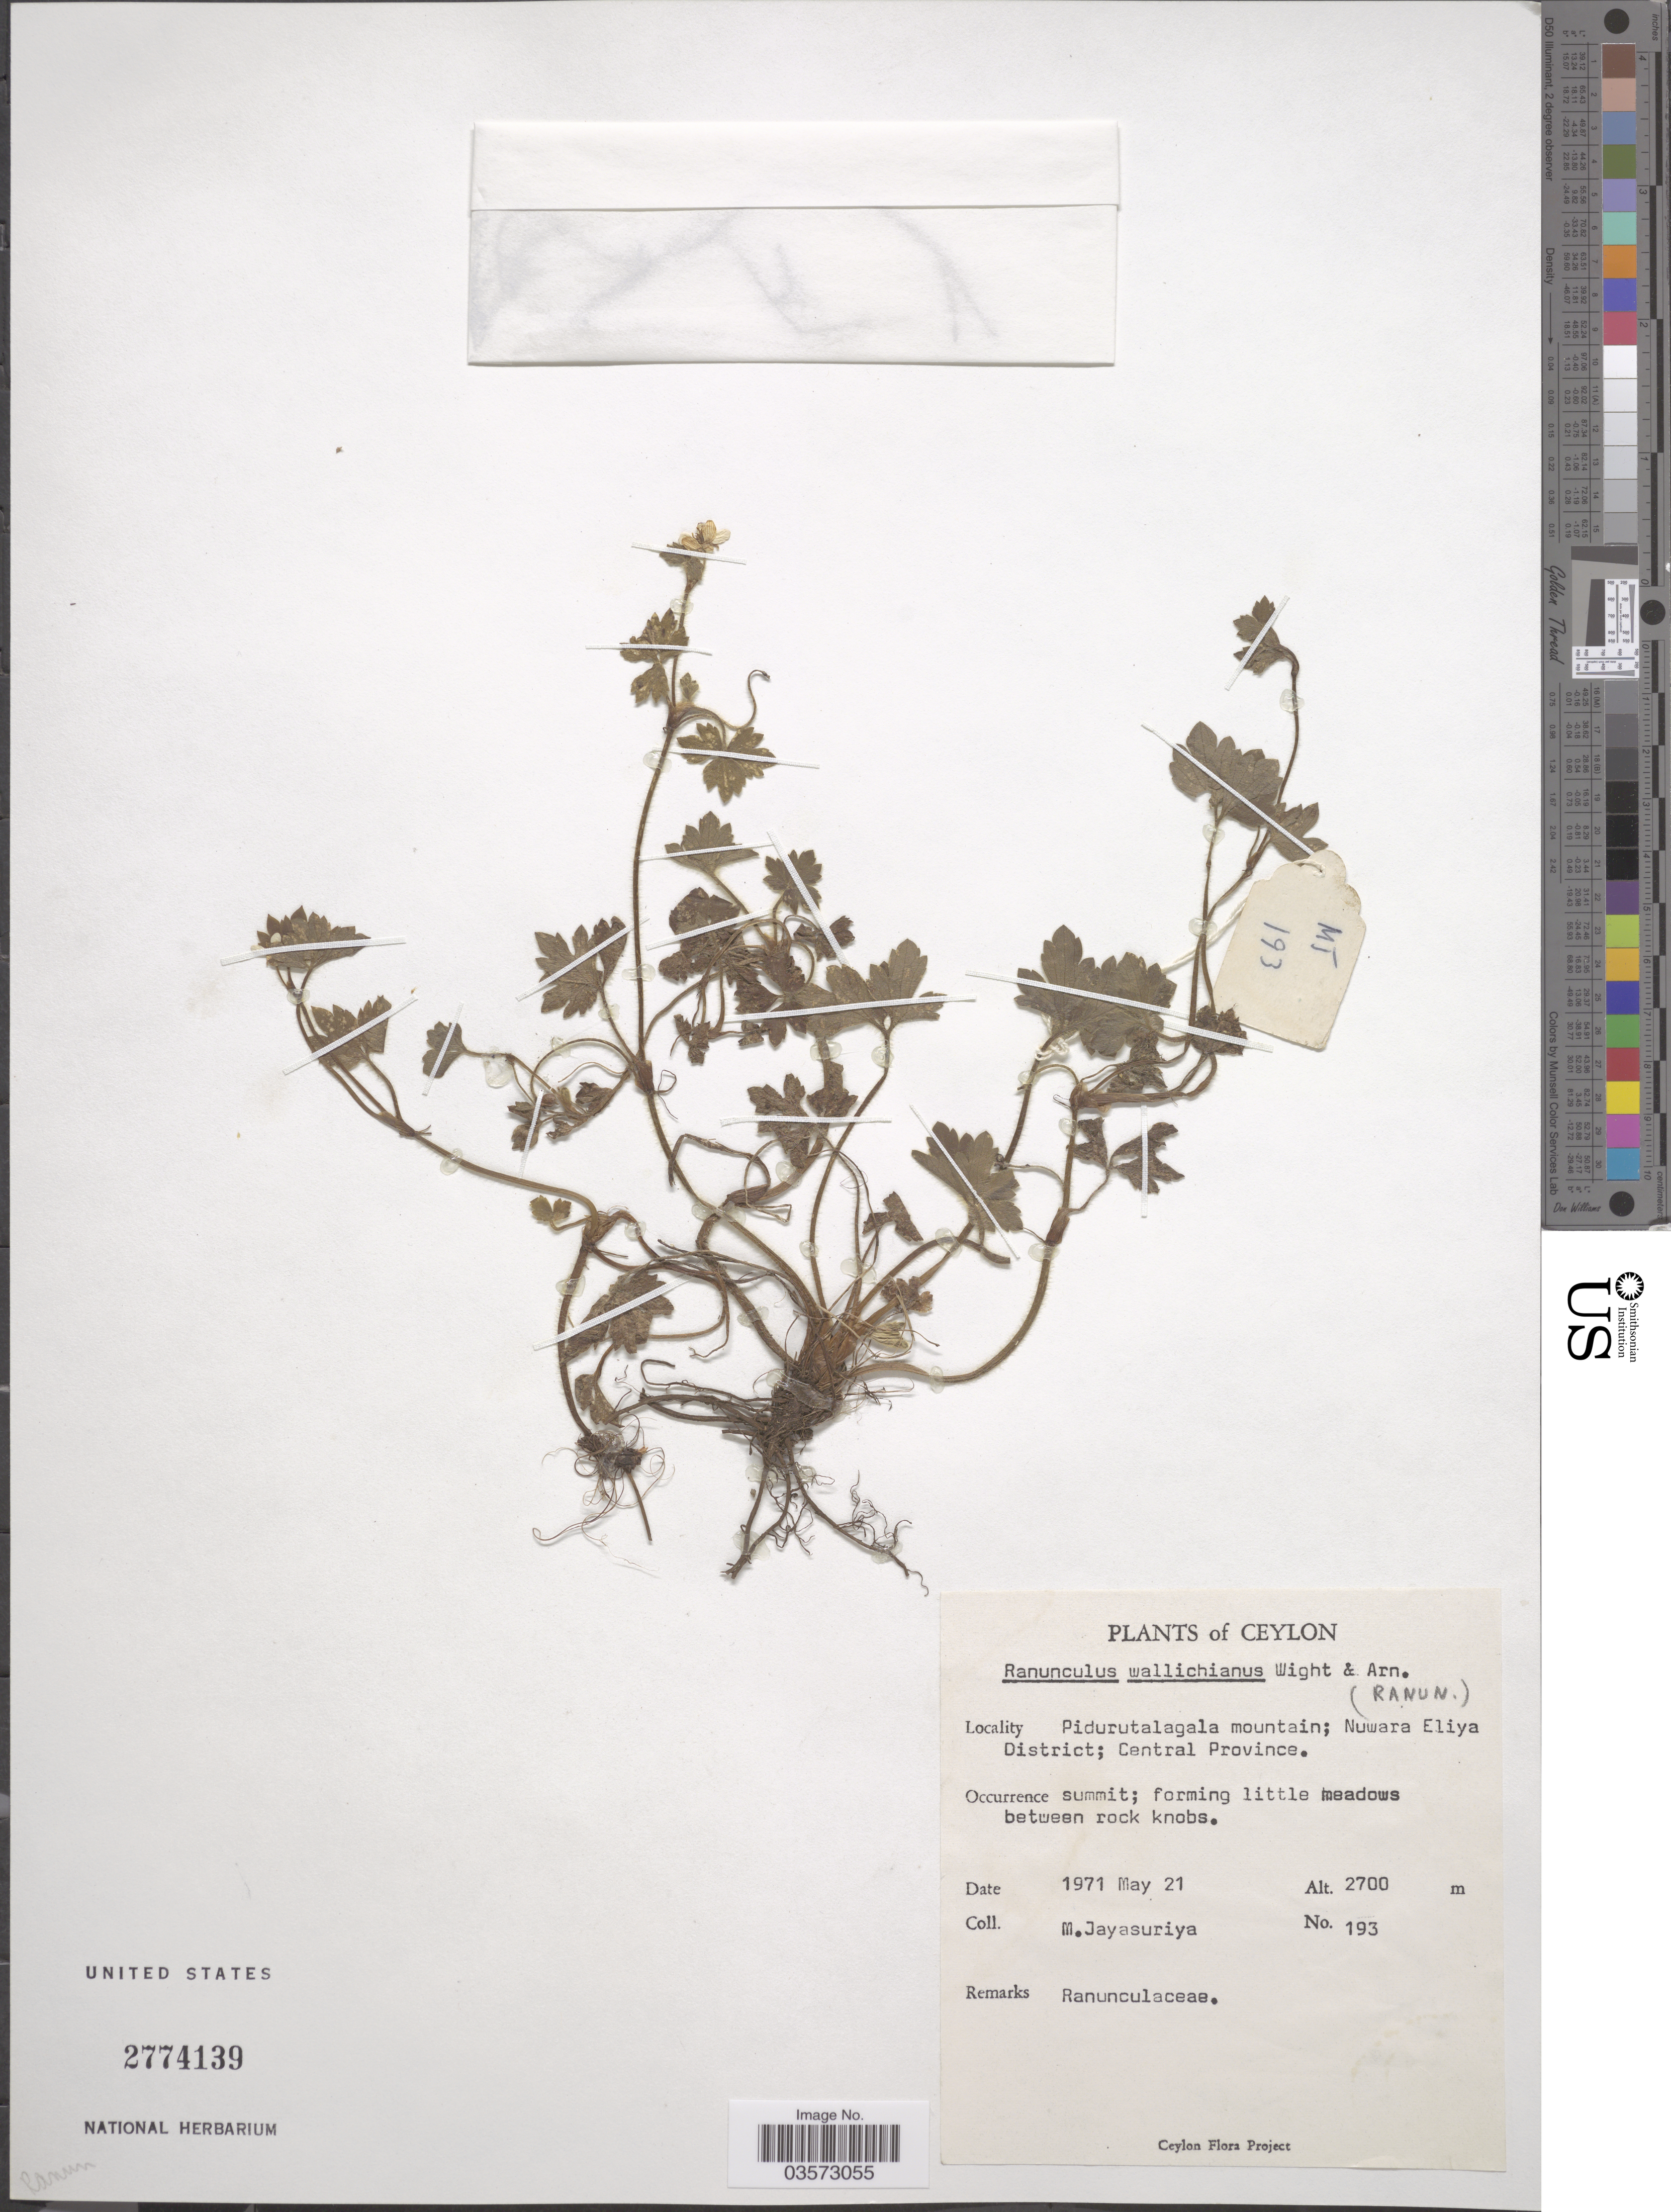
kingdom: Plantae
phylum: Tracheophyta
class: Magnoliopsida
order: Ranunculales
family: Ranunculaceae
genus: Ranunculus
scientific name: Ranunculus wallichianus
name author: Wight & Arn.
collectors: M. Jayasuriya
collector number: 193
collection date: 1971-05-21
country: Sri Lanka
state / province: Central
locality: Ceylon. Pidurutalagala mountain; Nuwara Eliya District.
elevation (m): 2700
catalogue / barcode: US 2774139